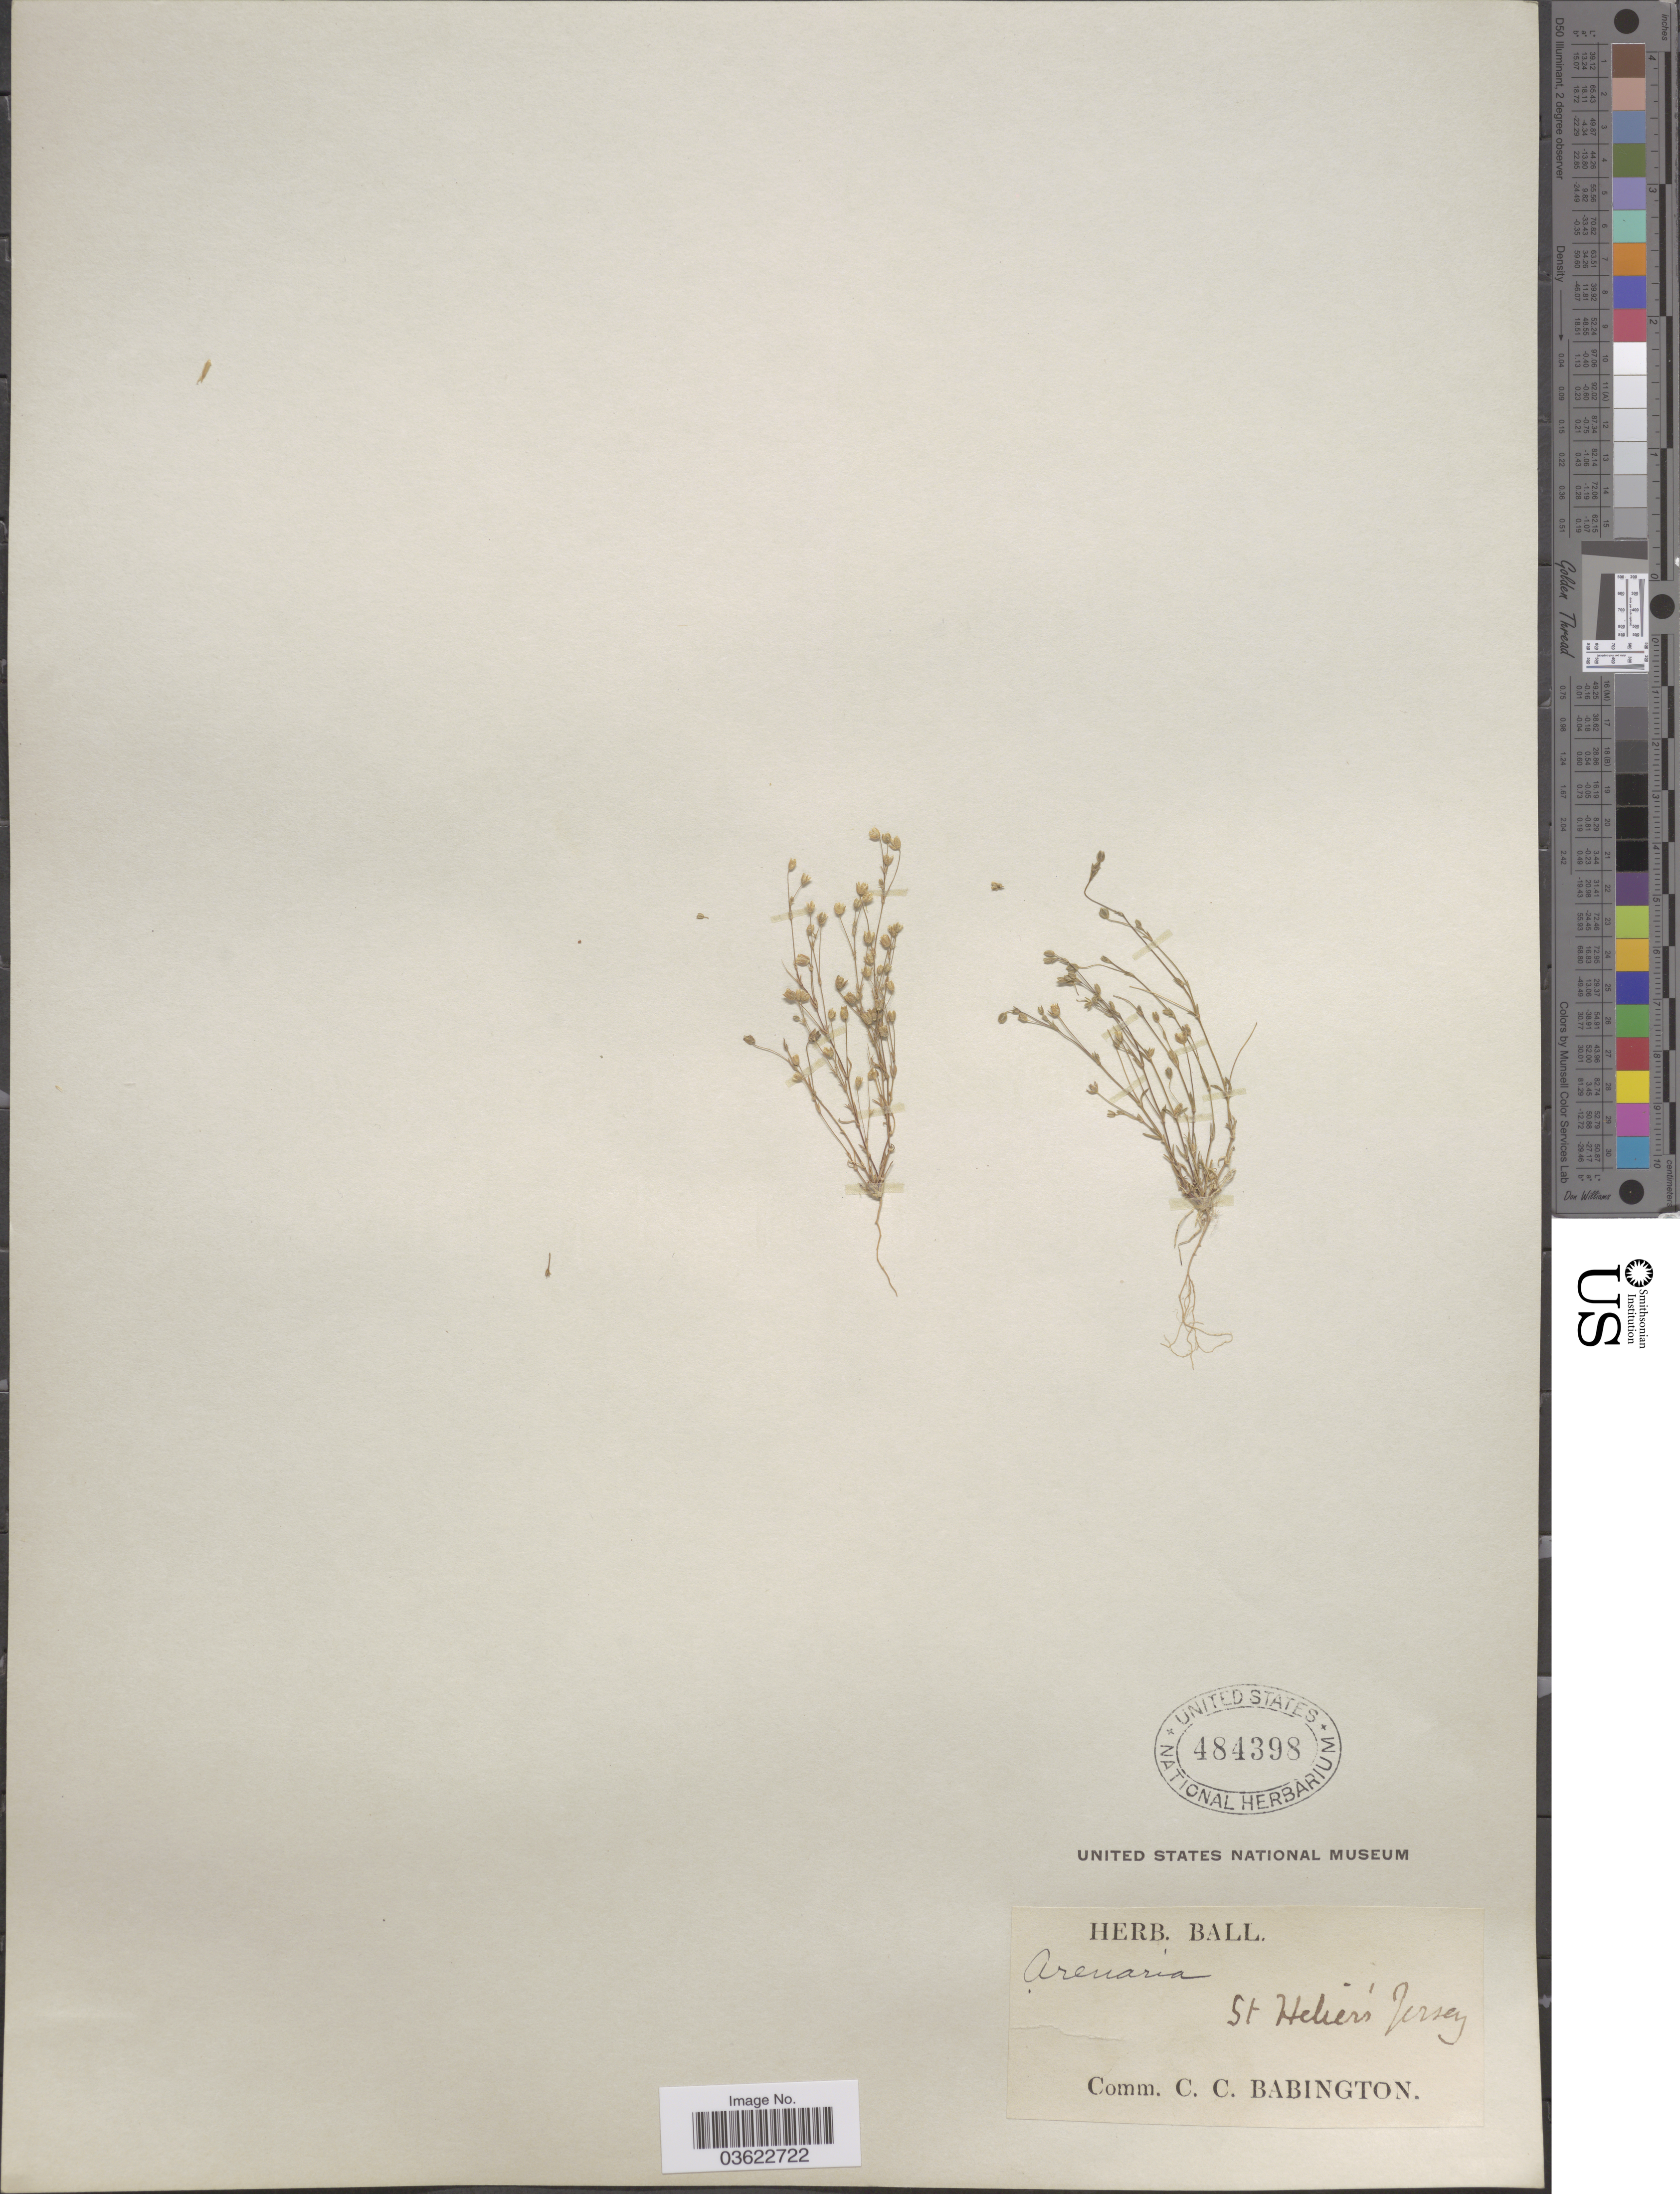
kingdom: Plantae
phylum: Tracheophyta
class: Magnoliopsida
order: Caryophyllales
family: Caryophyllaceae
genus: Arenaria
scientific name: Arenaria sp.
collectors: ex herb. Ball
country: United Kingdom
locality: St Helier's Jersey.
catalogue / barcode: US 484398